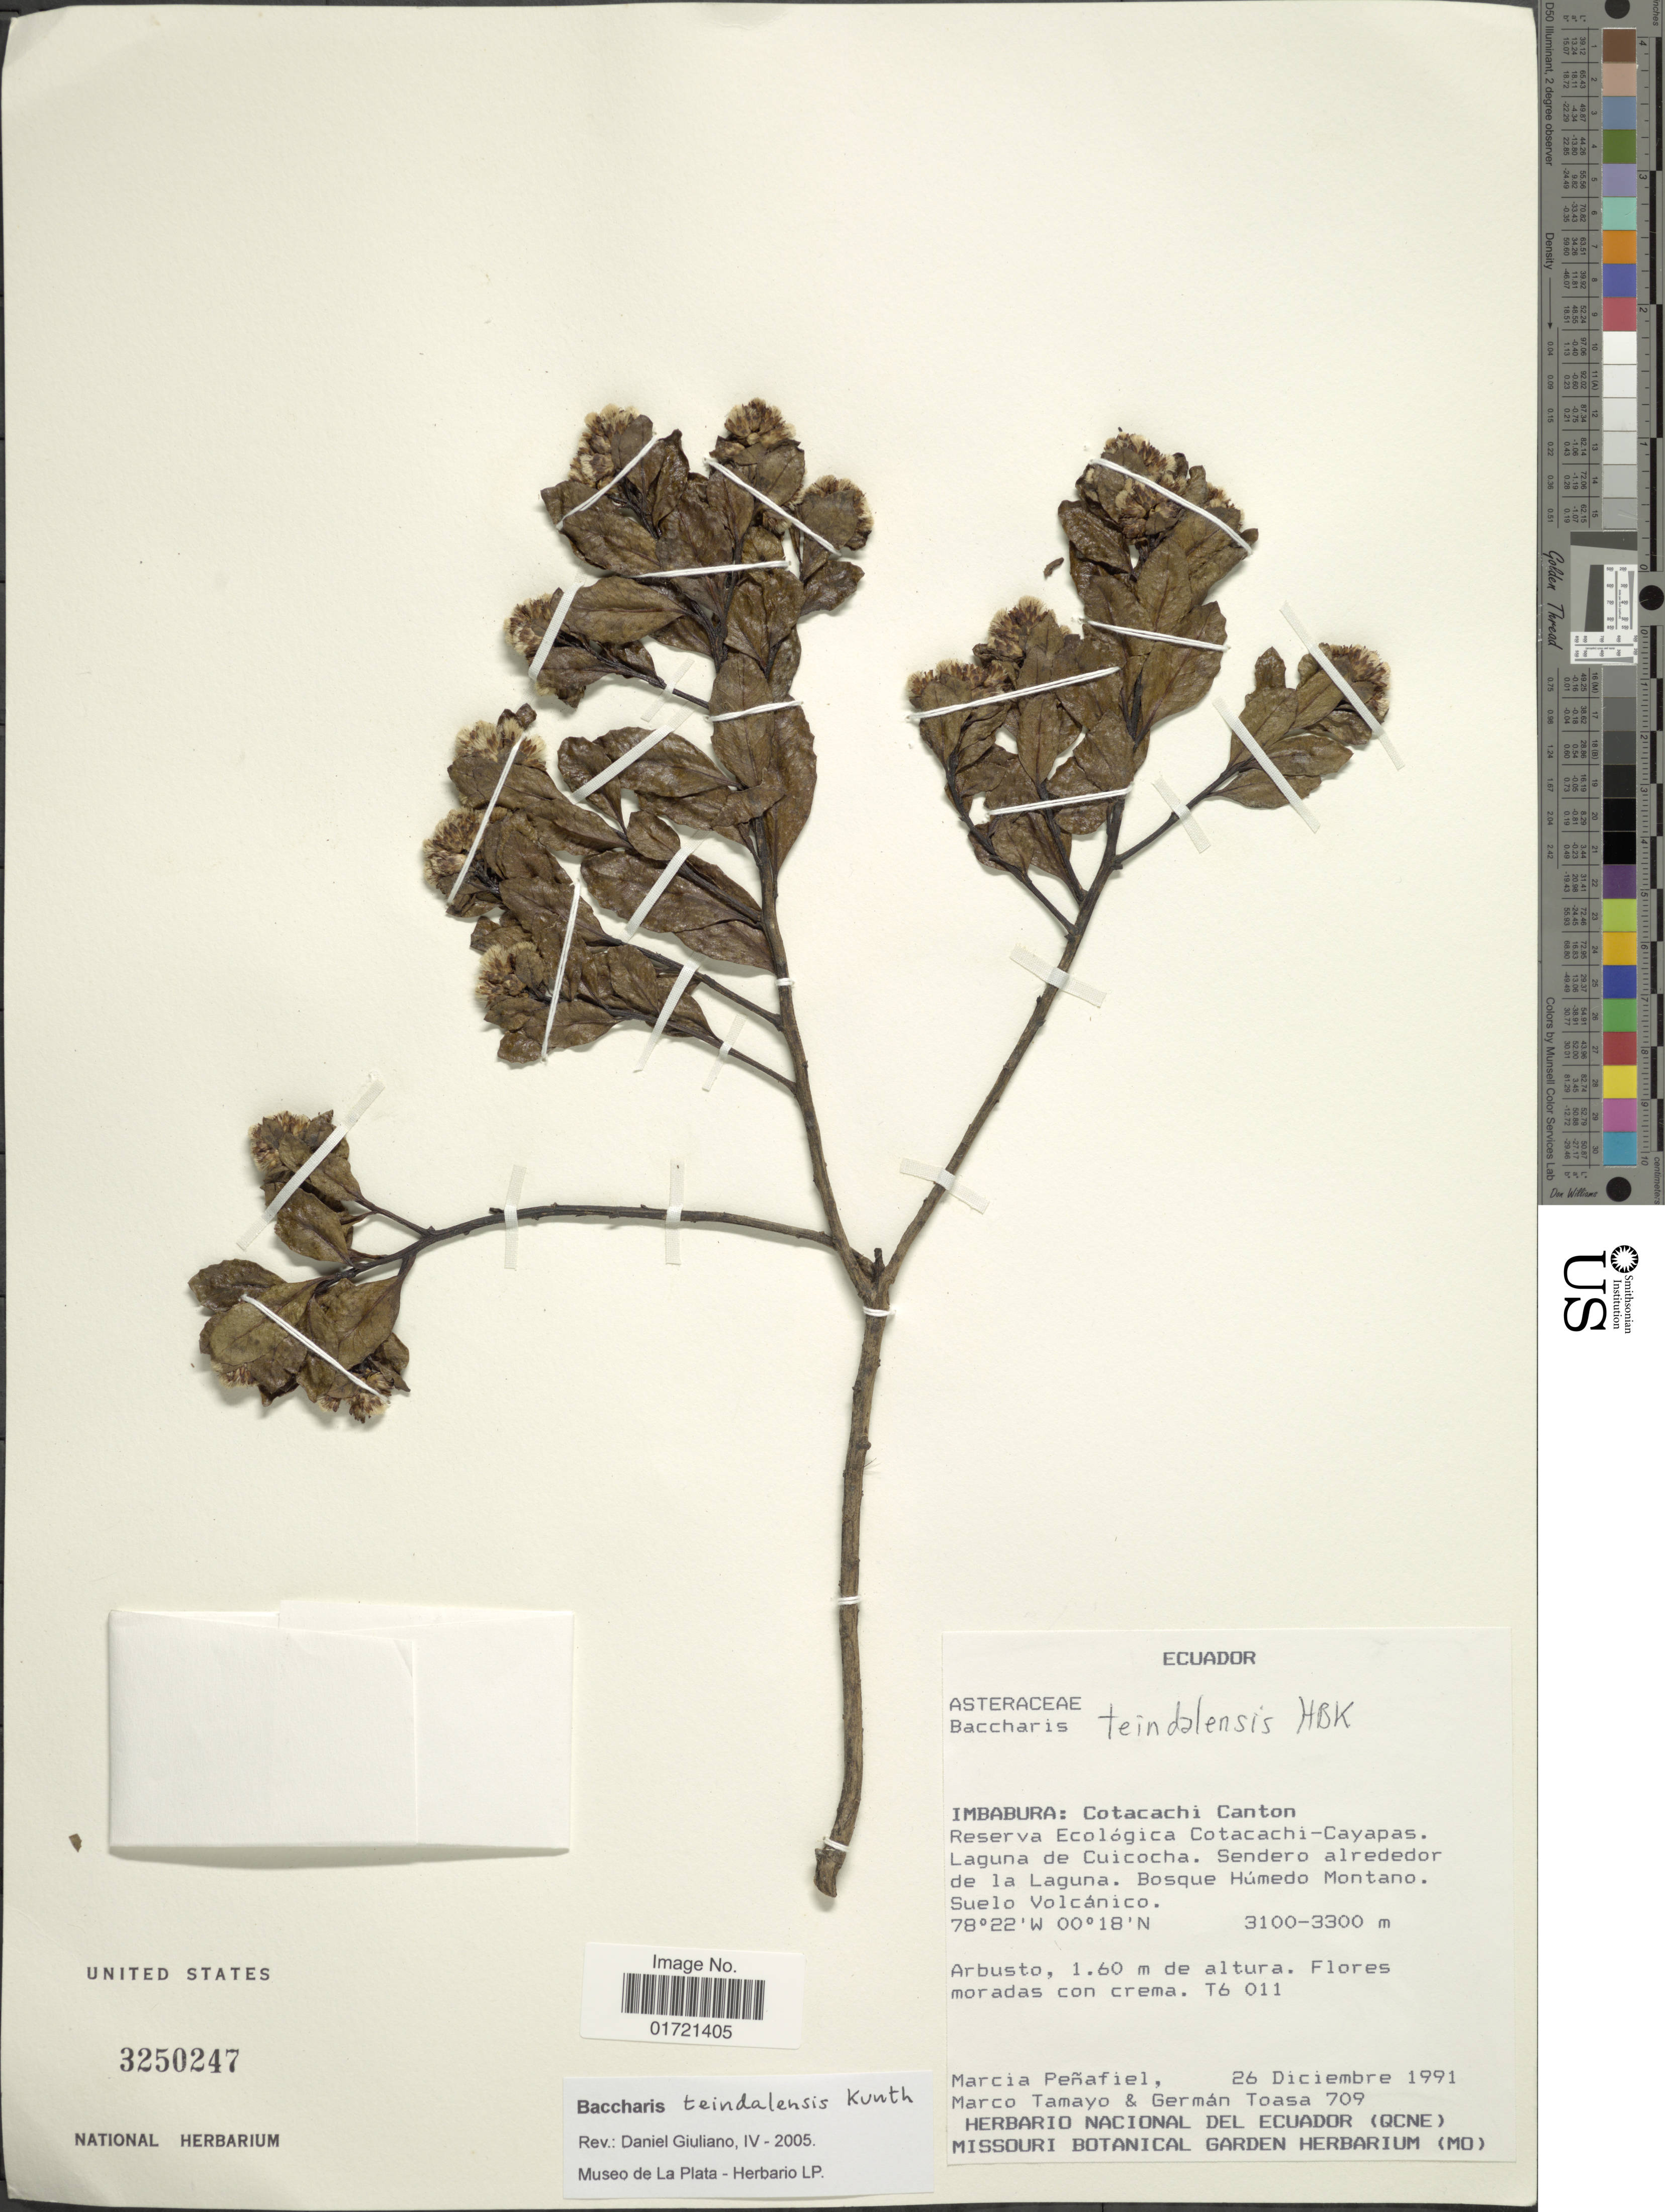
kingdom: Plantae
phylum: Tracheophyta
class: Magnoliopsida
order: Asterales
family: Asteraceae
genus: Baccharis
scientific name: Baccharis teindalensis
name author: Kunth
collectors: M. Penafiel, M. Tamayo & G. Toasa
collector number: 709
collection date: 1991-12-26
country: Ecuador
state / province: Imbabura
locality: Imbabura: Cotacachi Canton. Reserva Ecológica Cotacachi-Cayapas. Laguna de Cuicocha. Sendero alrededor de la Laguna. Bosque Húmedo Montano. Suelo Volcánico.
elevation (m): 3100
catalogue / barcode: US 3250247